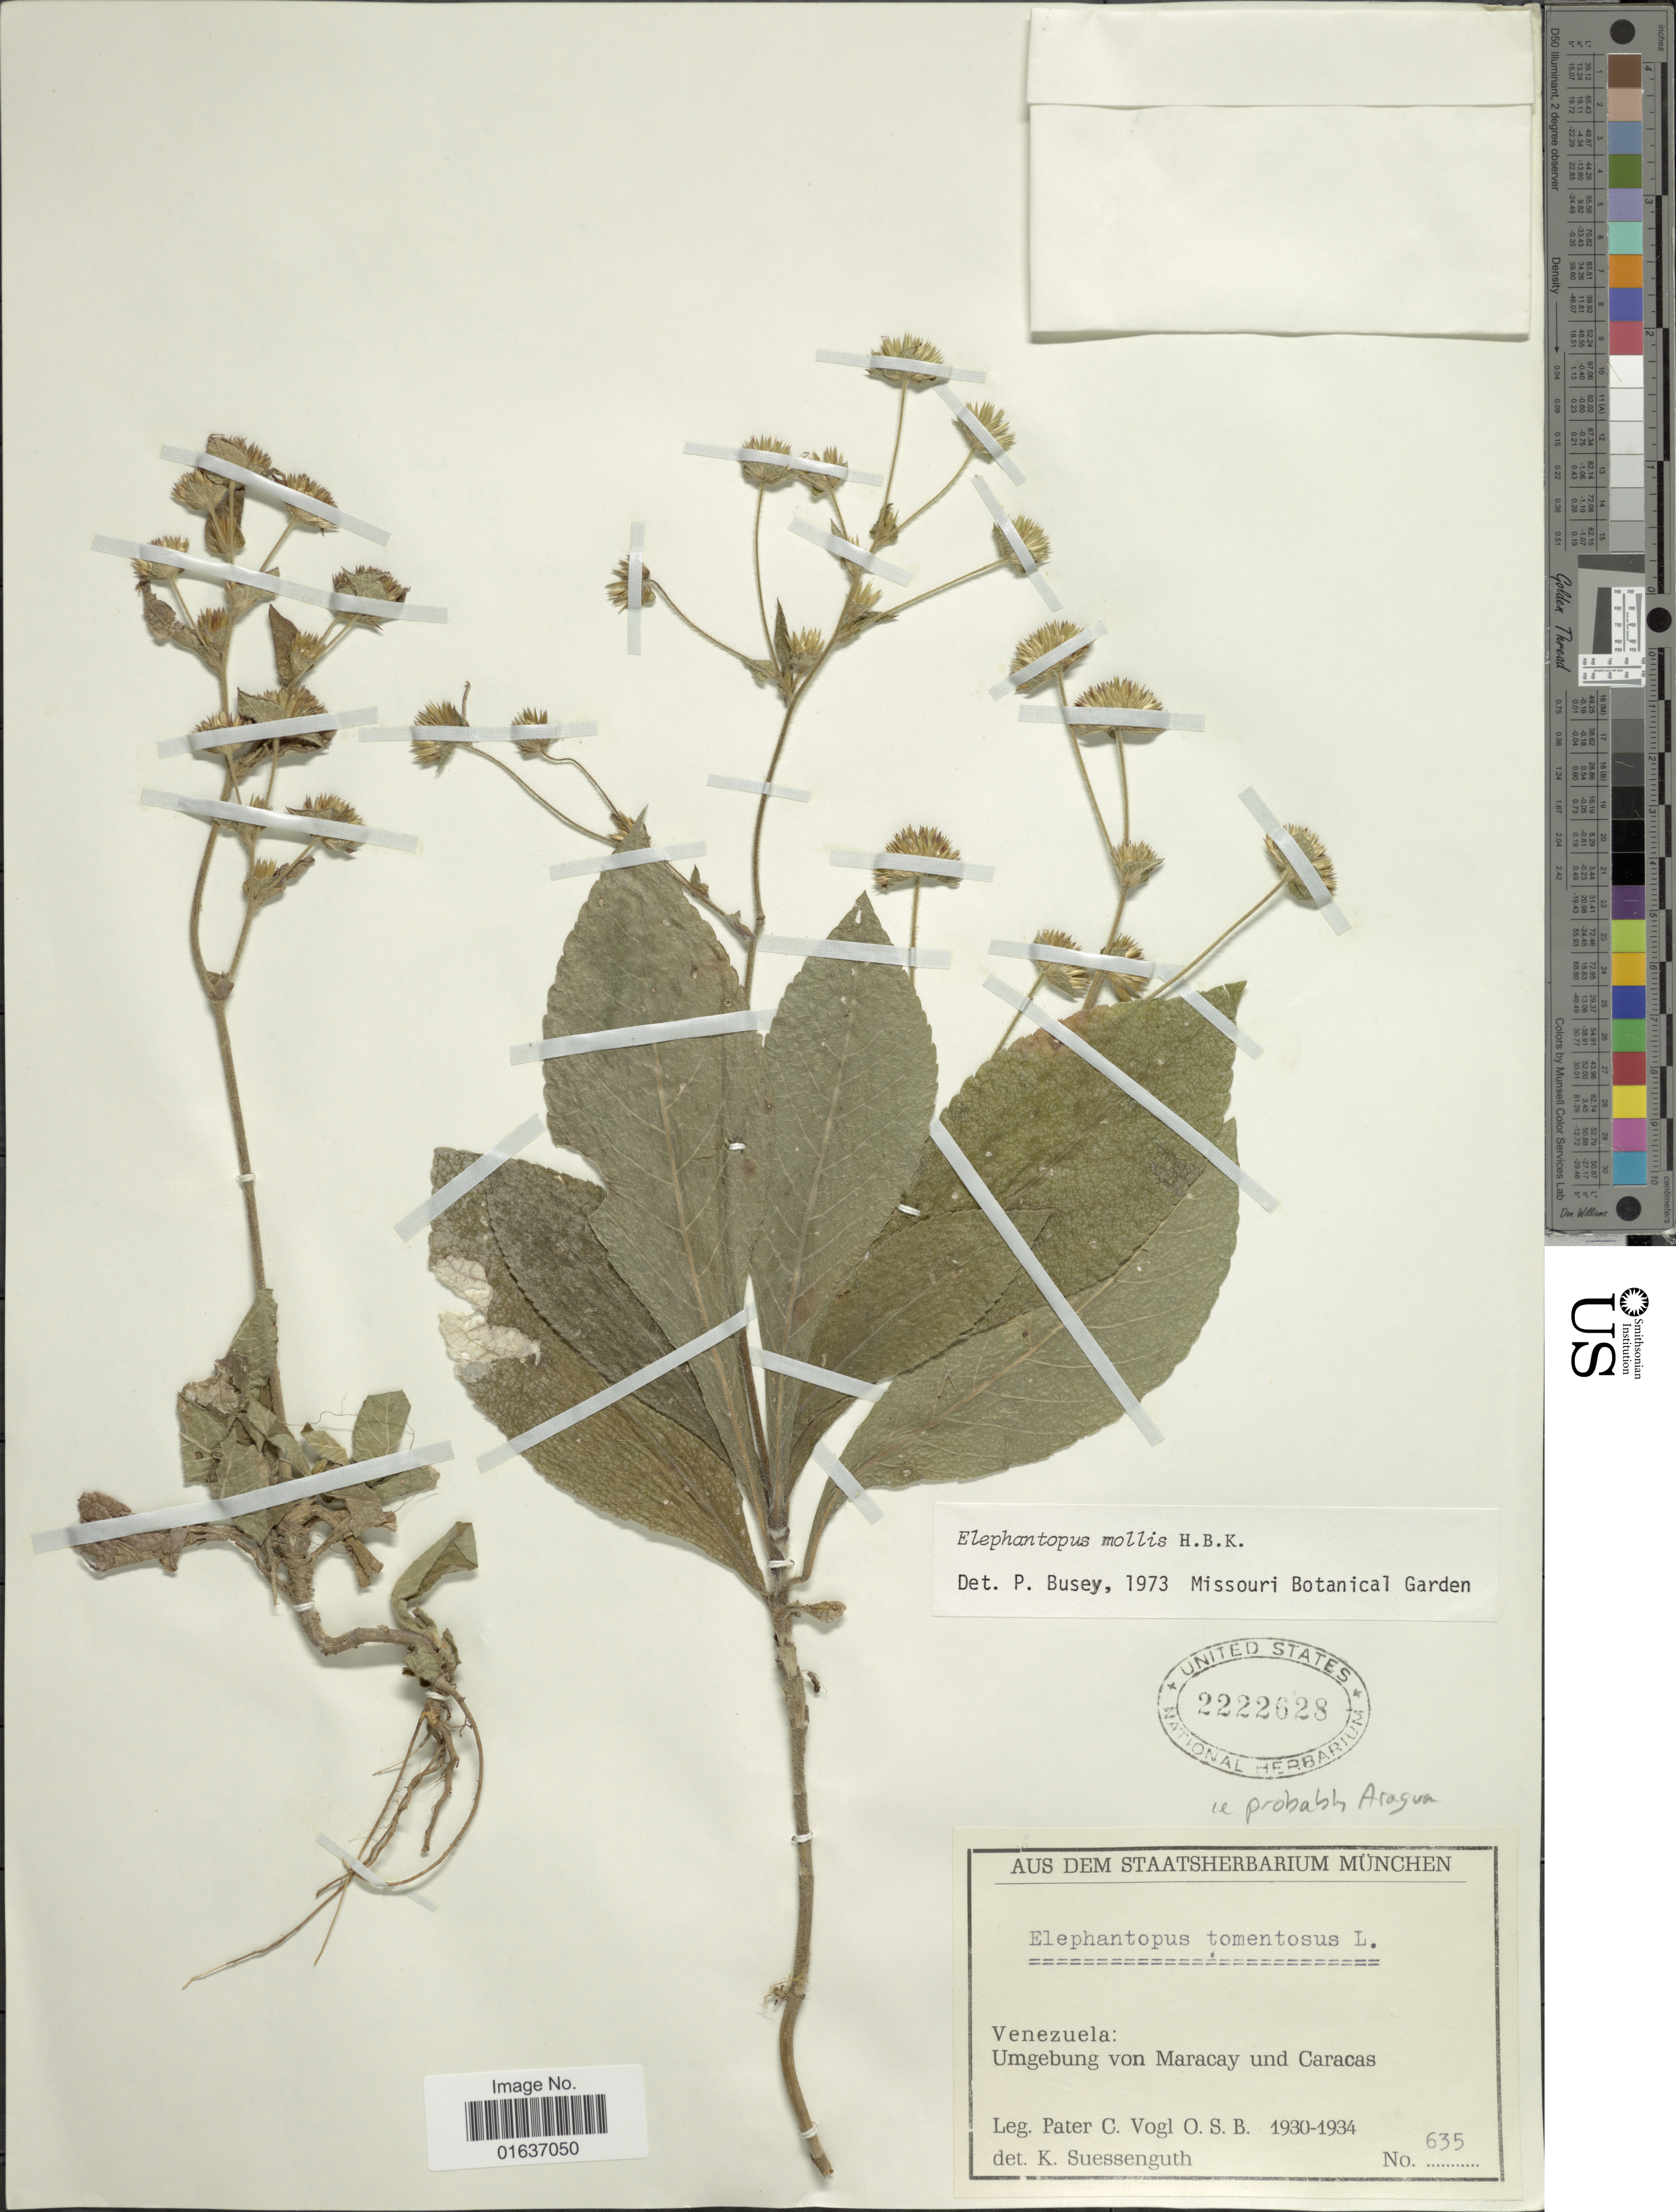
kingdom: Plantae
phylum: Tracheophyta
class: Magnoliopsida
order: Asterales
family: Asteraceae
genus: Elephantopus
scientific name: Elephantopus mollis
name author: Kunth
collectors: P. C. Vogl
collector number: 635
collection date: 1930/1934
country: Venezuela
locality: Umgebung von Maracay und Caracas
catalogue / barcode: US 2222628